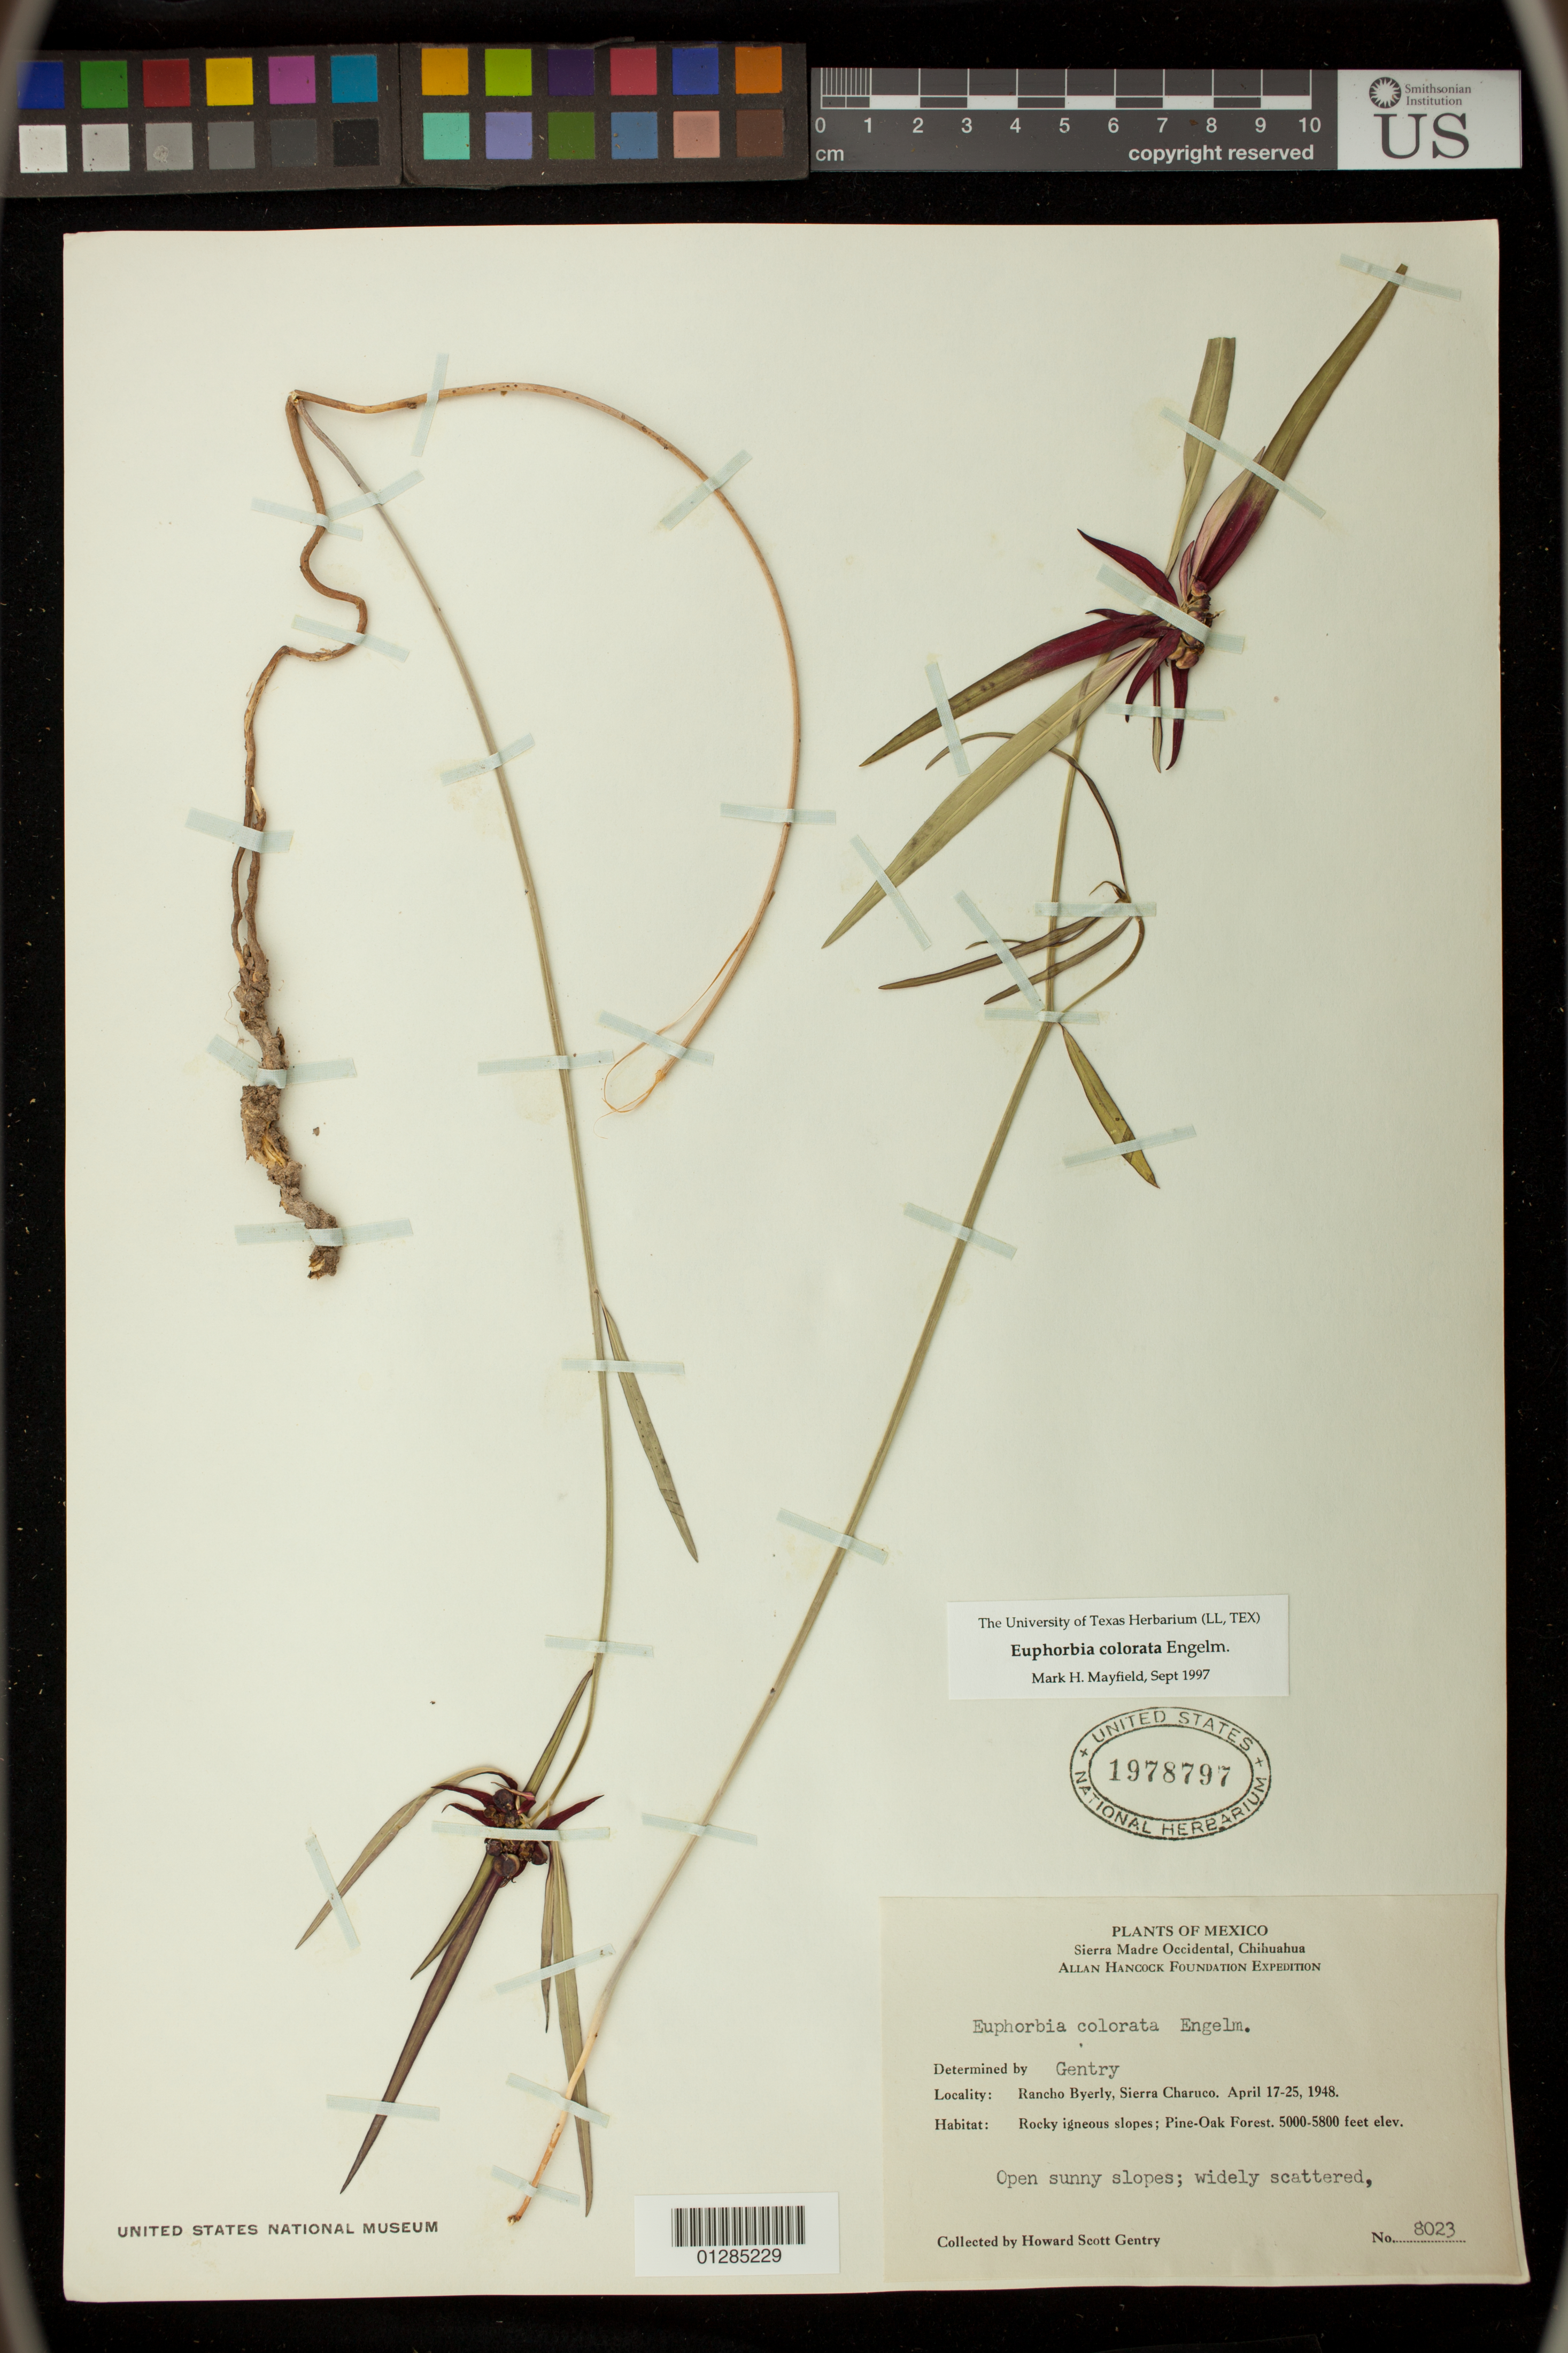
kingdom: Plantae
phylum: Tracheophyta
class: Magnoliopsida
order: Malpighiales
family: Euphorbiaceae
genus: Euphorbia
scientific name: Euphorbia colorata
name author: Engelm.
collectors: H. S. Gentry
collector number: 8023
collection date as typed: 17 Apr 1948 to 25 Apr 1948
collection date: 1948-04-17/1948-04-25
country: Mexico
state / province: Chihuahua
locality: Rancho Byerly, Sierra Charuco.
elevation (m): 1524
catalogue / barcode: US 1978797